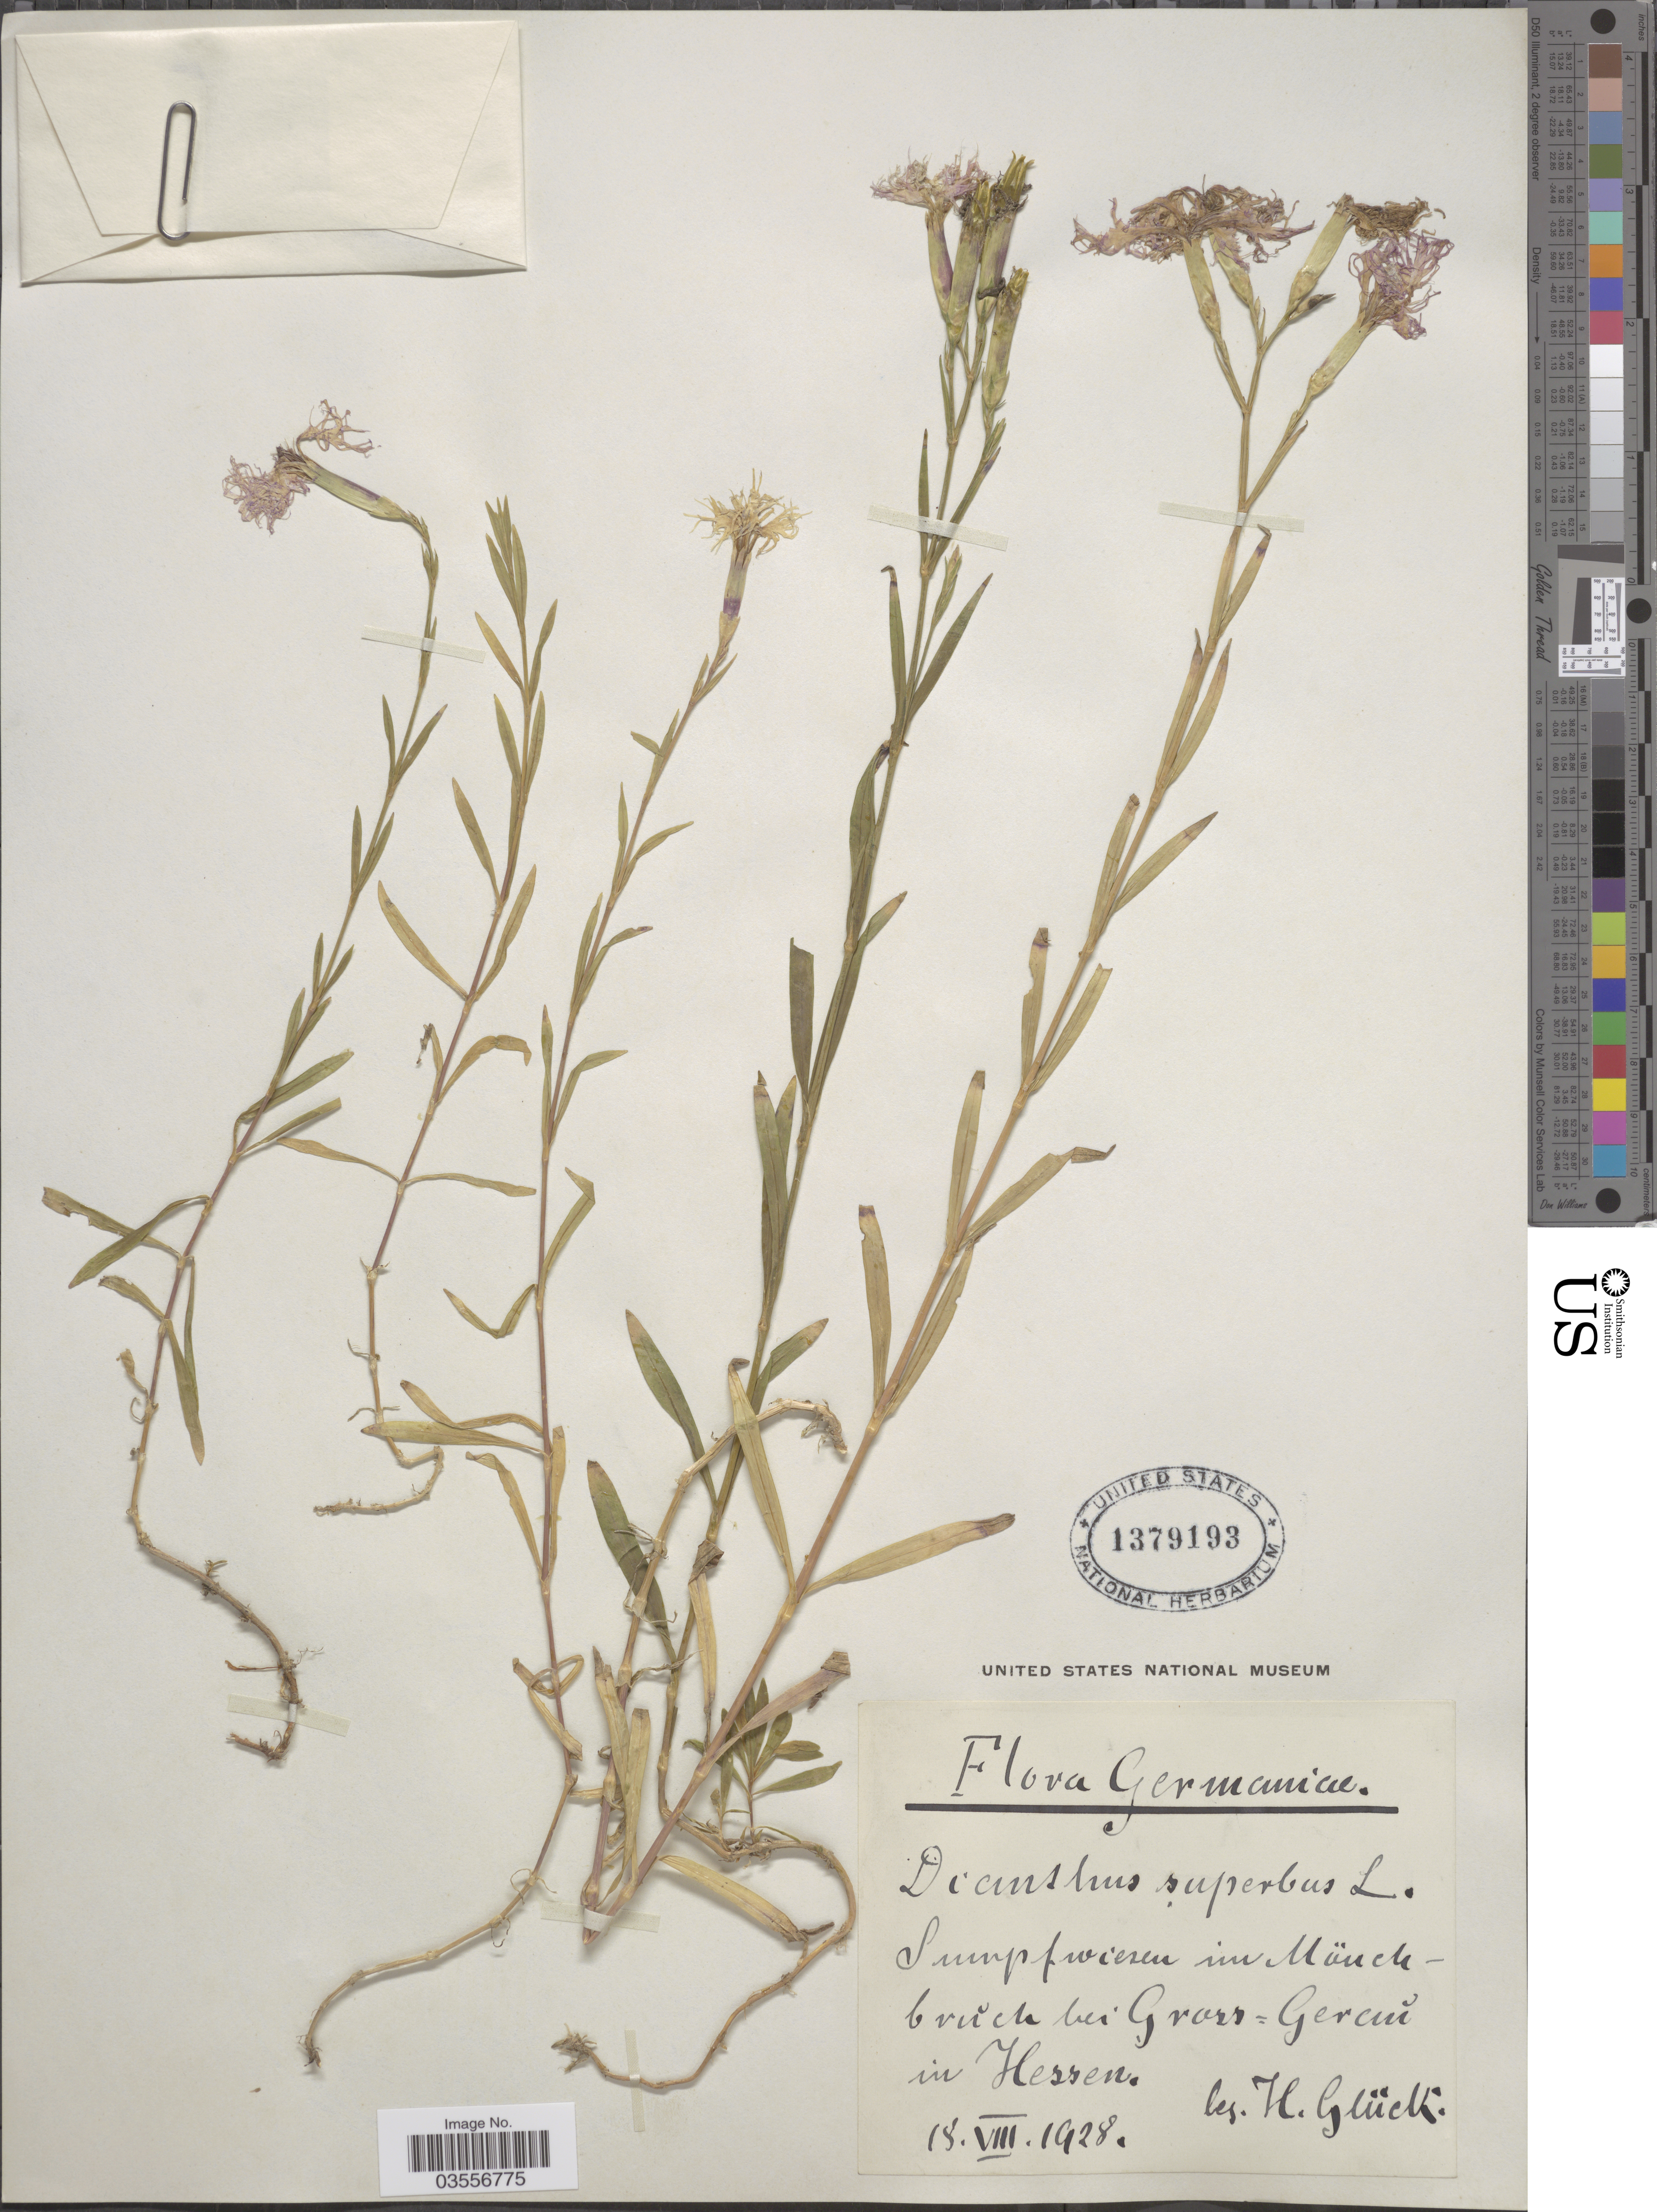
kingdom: Plantae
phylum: Tracheophyta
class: Magnoliopsida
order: Caryophyllales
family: Caryophyllaceae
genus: Dianthus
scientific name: Dianthus superbus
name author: L.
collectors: H. Glück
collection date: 1928-08-18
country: Germany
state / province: Hesse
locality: Sumpfwiesen im Mänchbruch bei Grass-Gercui [interpreted] in Hessen.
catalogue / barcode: US 1379193